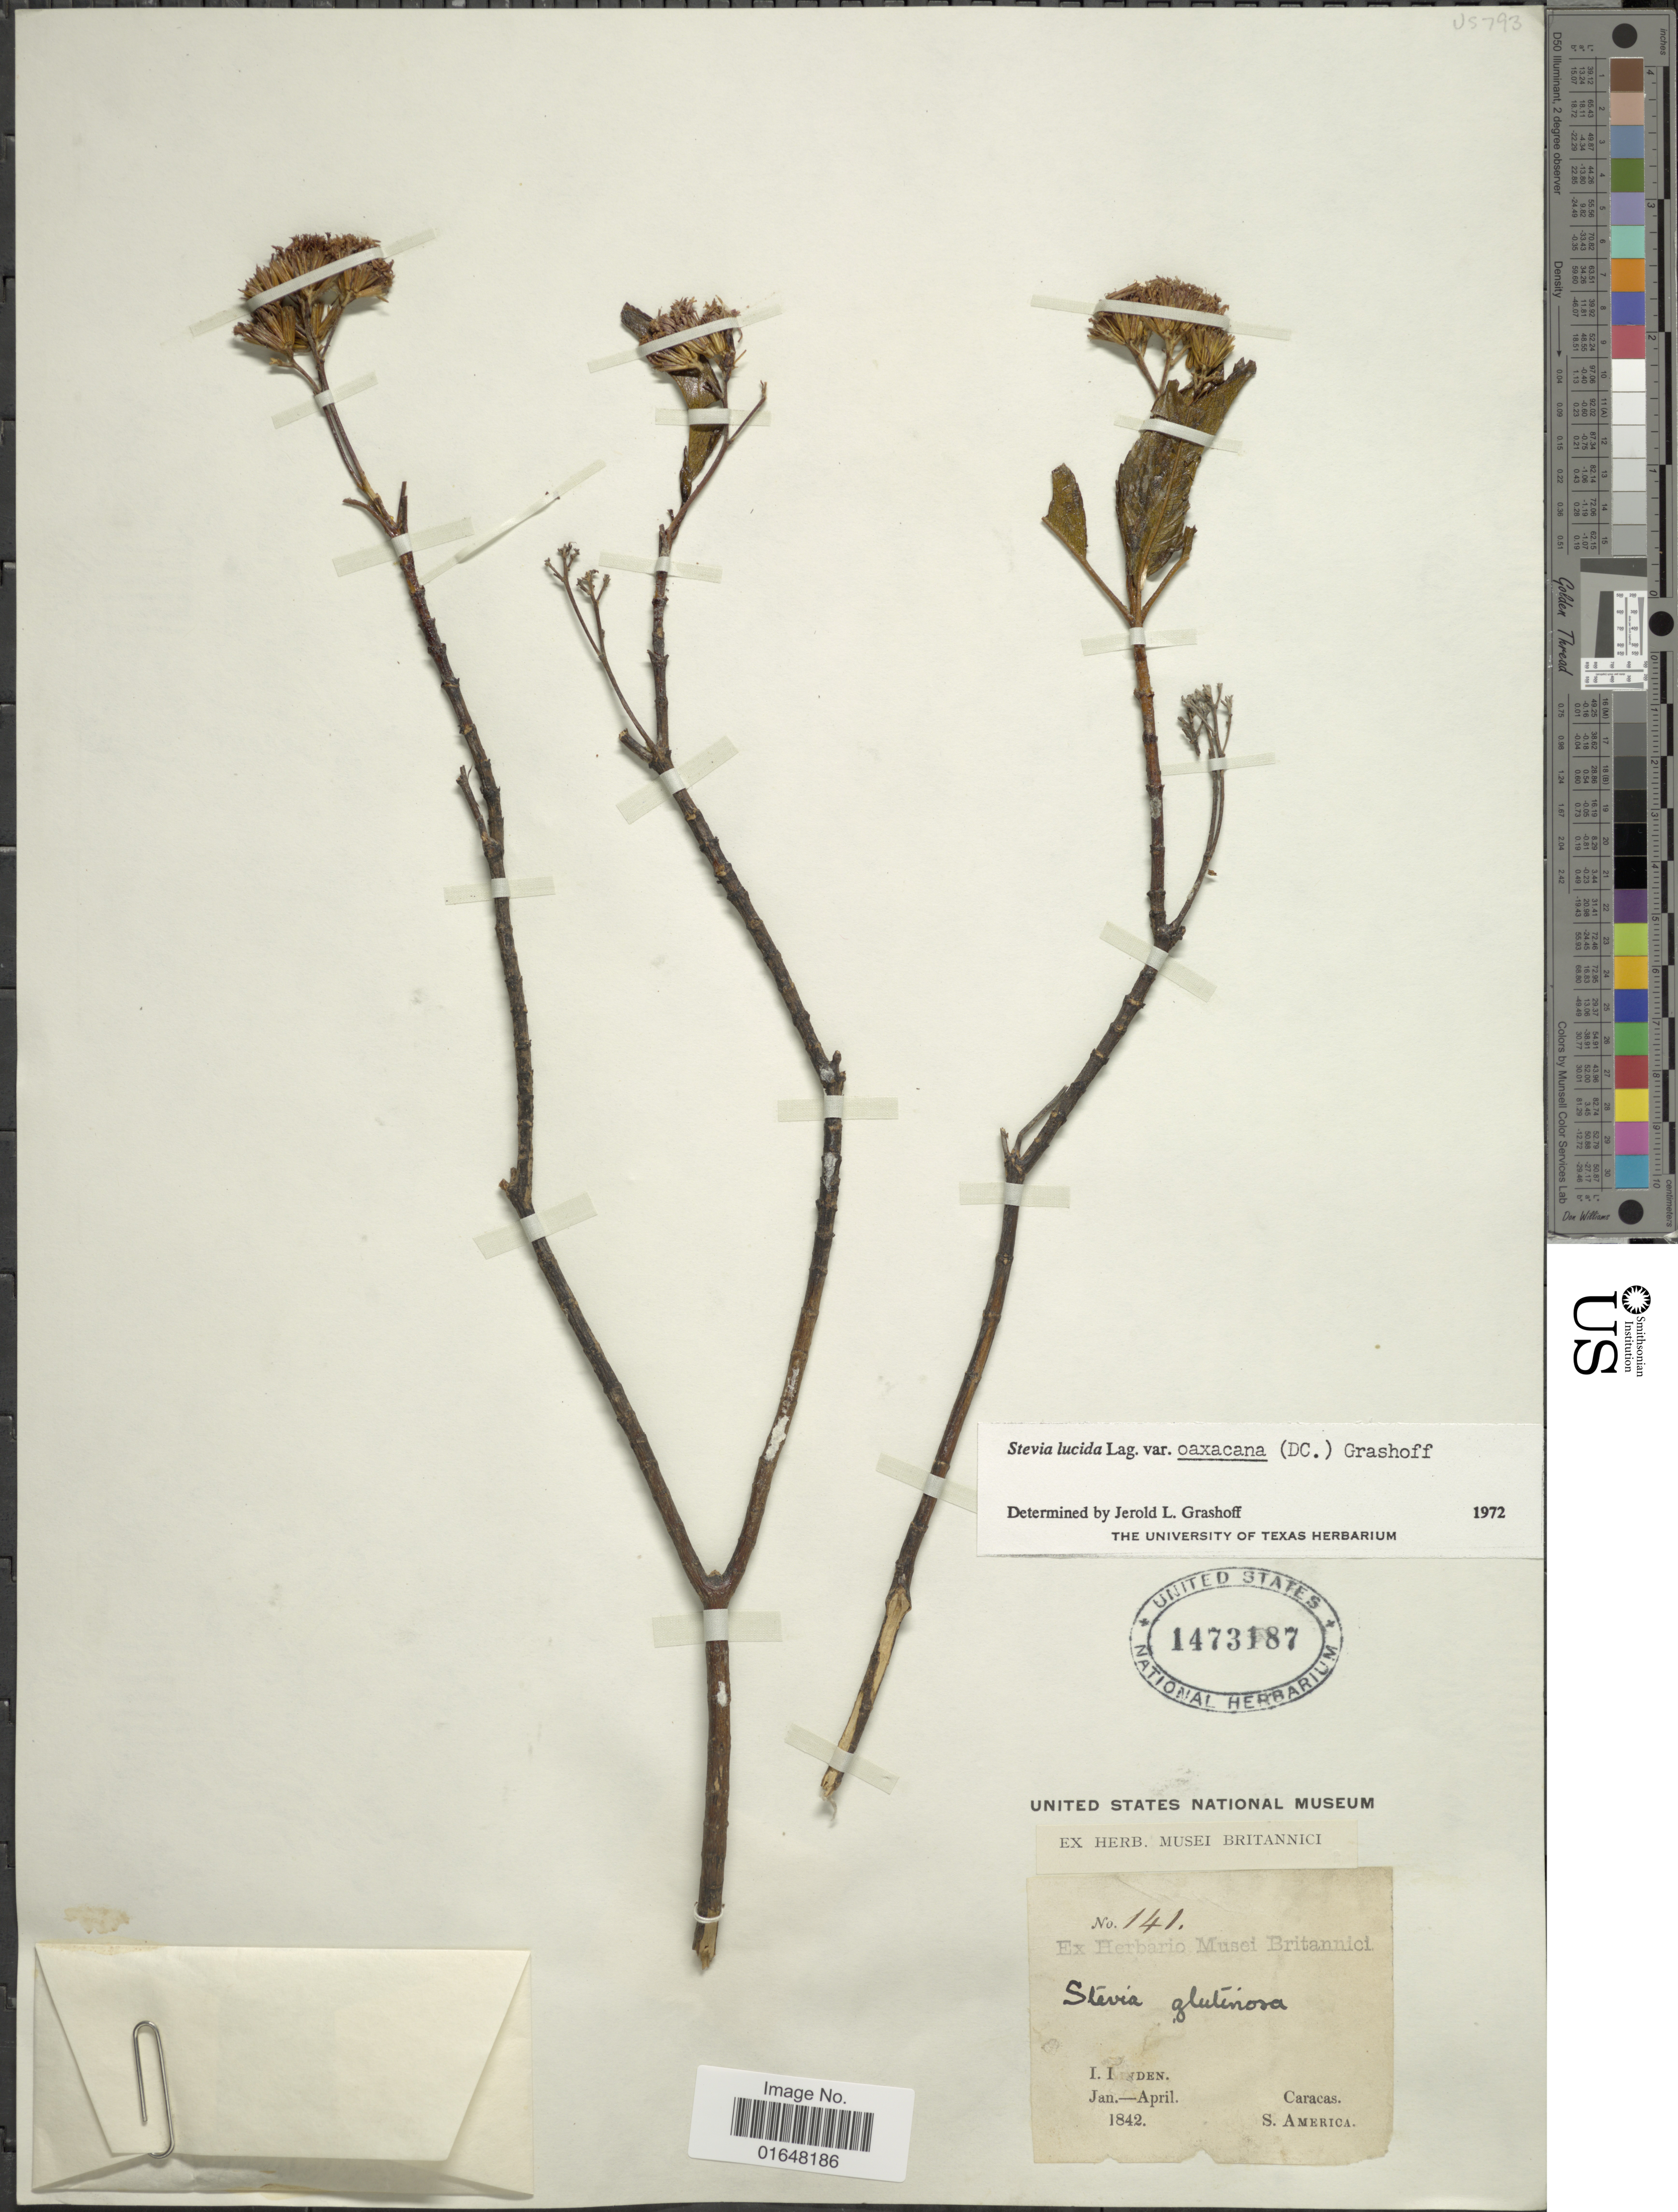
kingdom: Plantae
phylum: Tracheophyta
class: Magnoliopsida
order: Asterales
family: Asteraceae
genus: Stevia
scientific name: Stevia lucida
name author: Lag.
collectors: I. Linden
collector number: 141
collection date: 1842-01/1842-04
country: Venezuela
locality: Caracas, S. America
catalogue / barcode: US 1473187